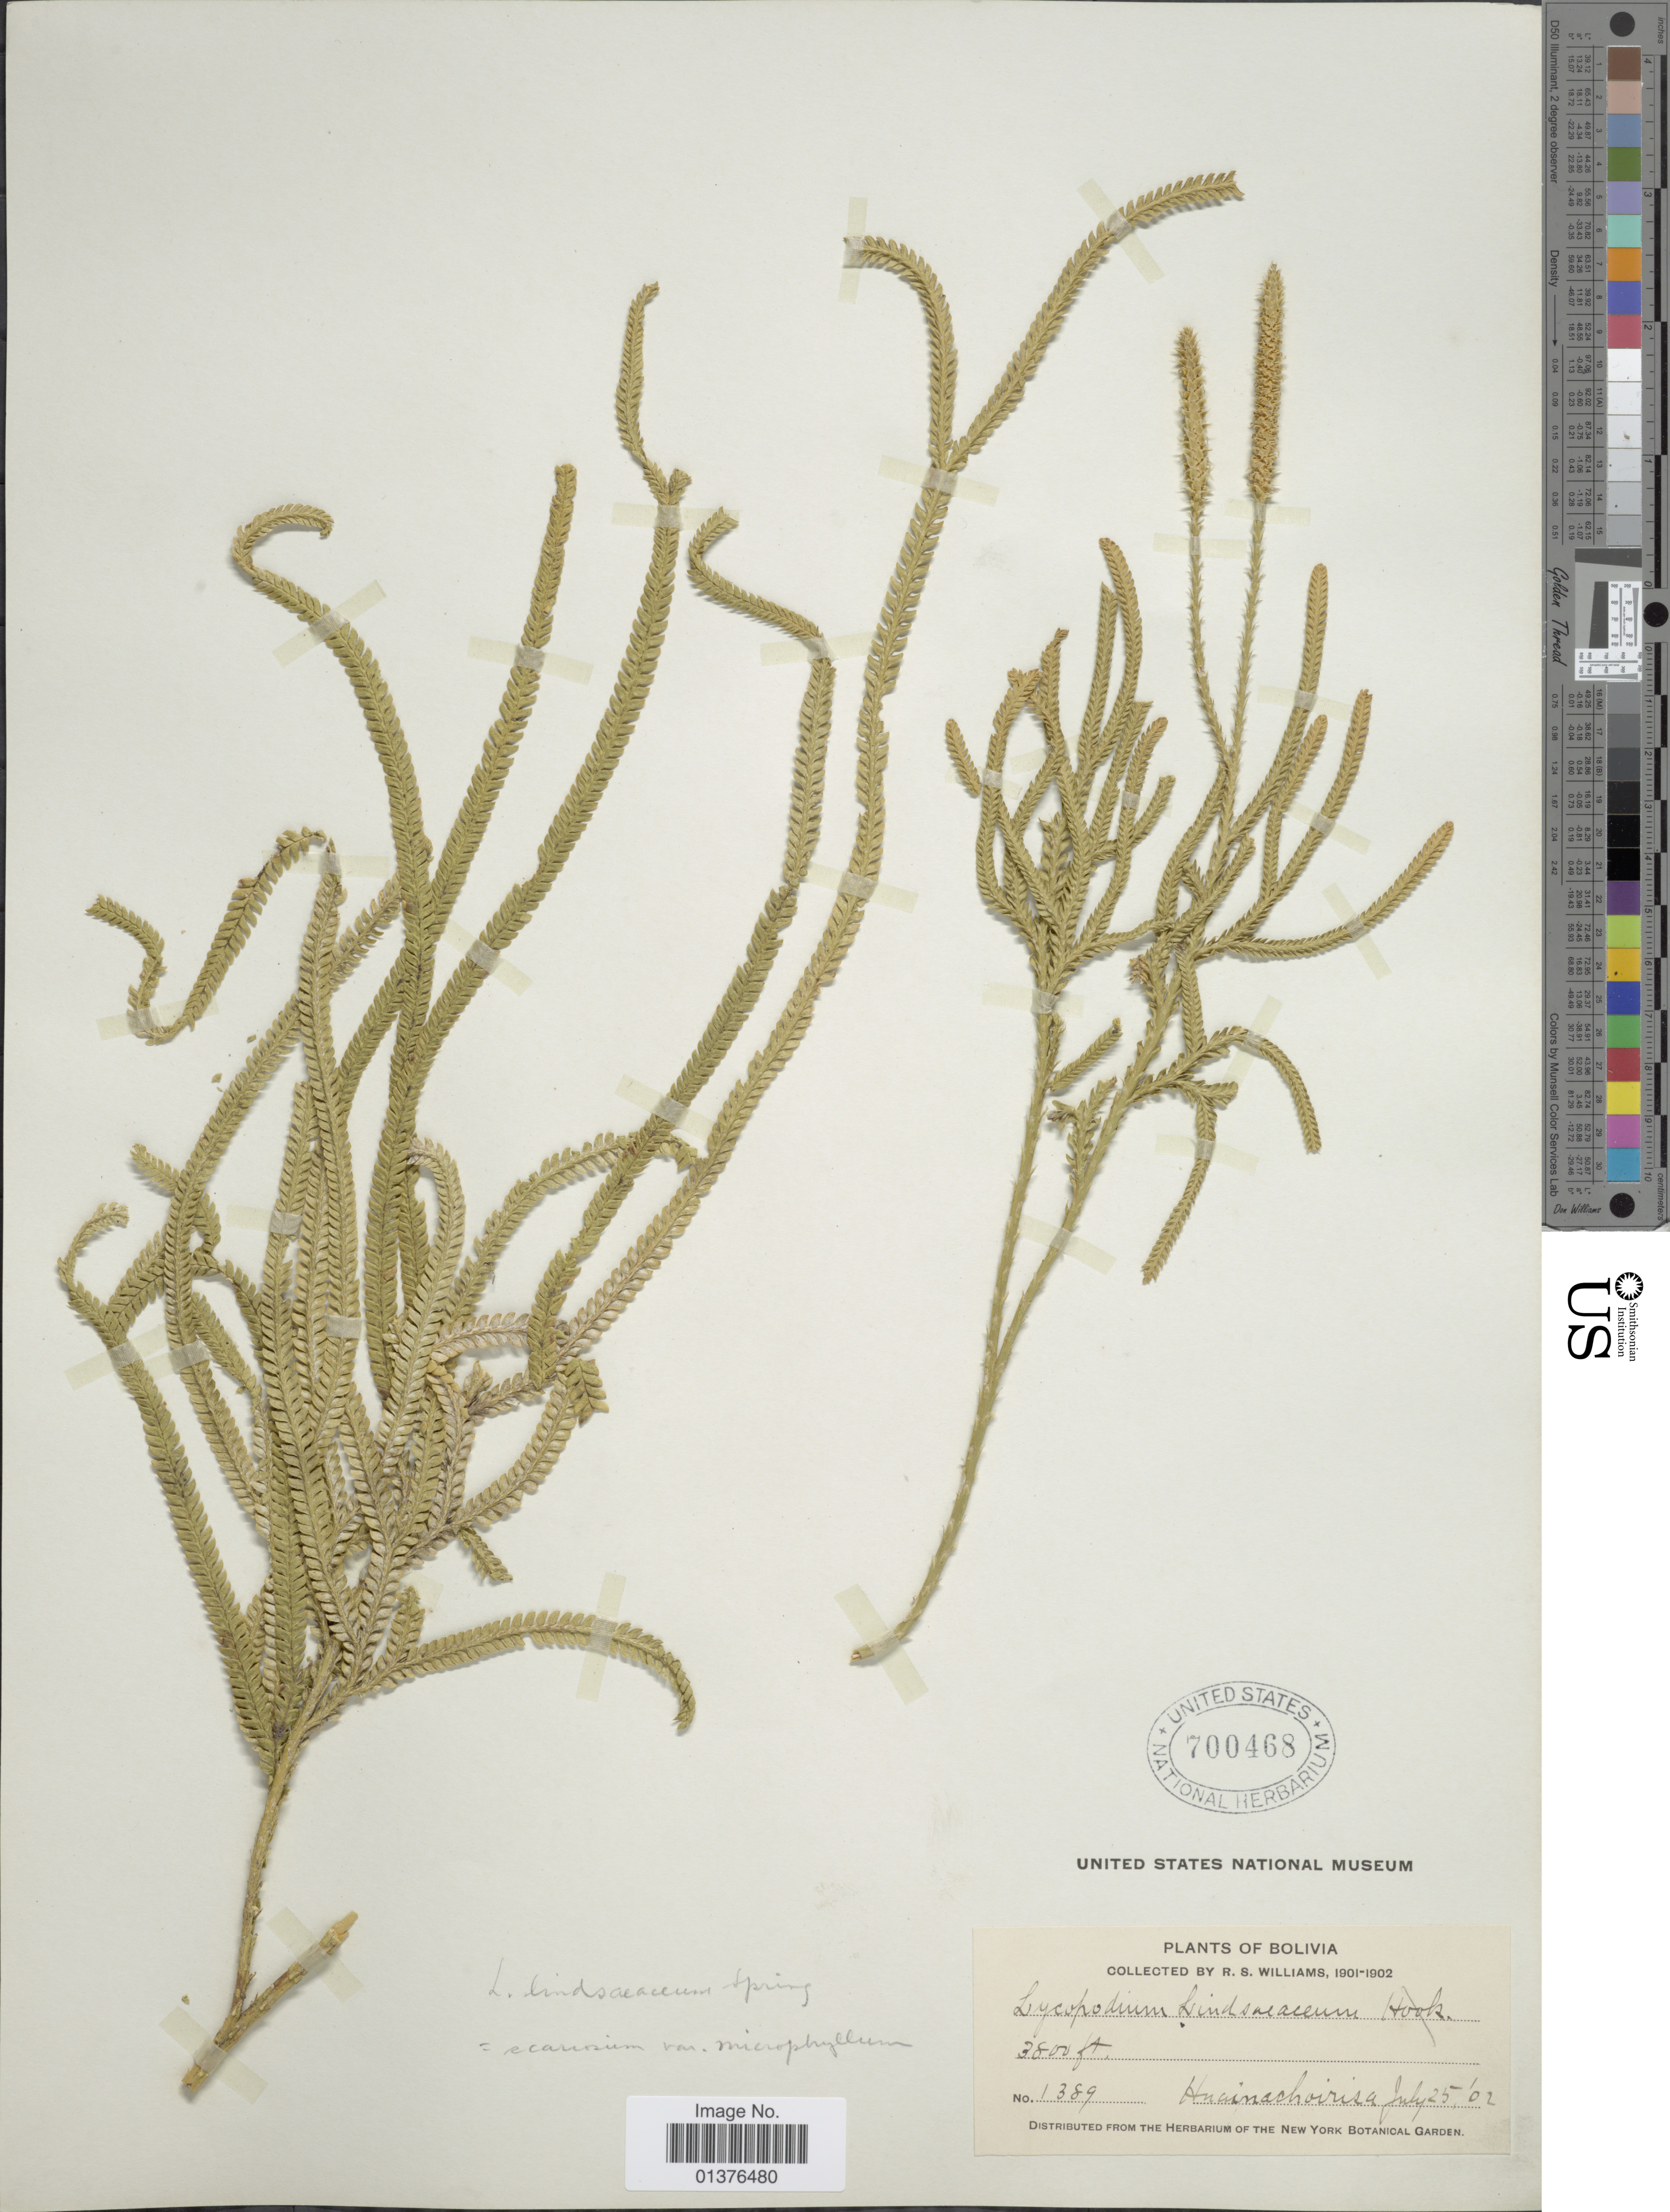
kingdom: Plantae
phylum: Tracheophyta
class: Lycopodiopsida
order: Lycopodiales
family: Lycopodiaceae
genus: Diphasium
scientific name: Diphasium jussiaei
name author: (Desv.) C. Presl ex Rothm.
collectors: R. S. Williams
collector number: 1389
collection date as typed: July 25, '02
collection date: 1902-07-25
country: Bolivia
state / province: La Paz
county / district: Franz Tamayo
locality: Rio Huaynachoirisa (near Apolo)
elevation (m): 1158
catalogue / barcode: US 700468